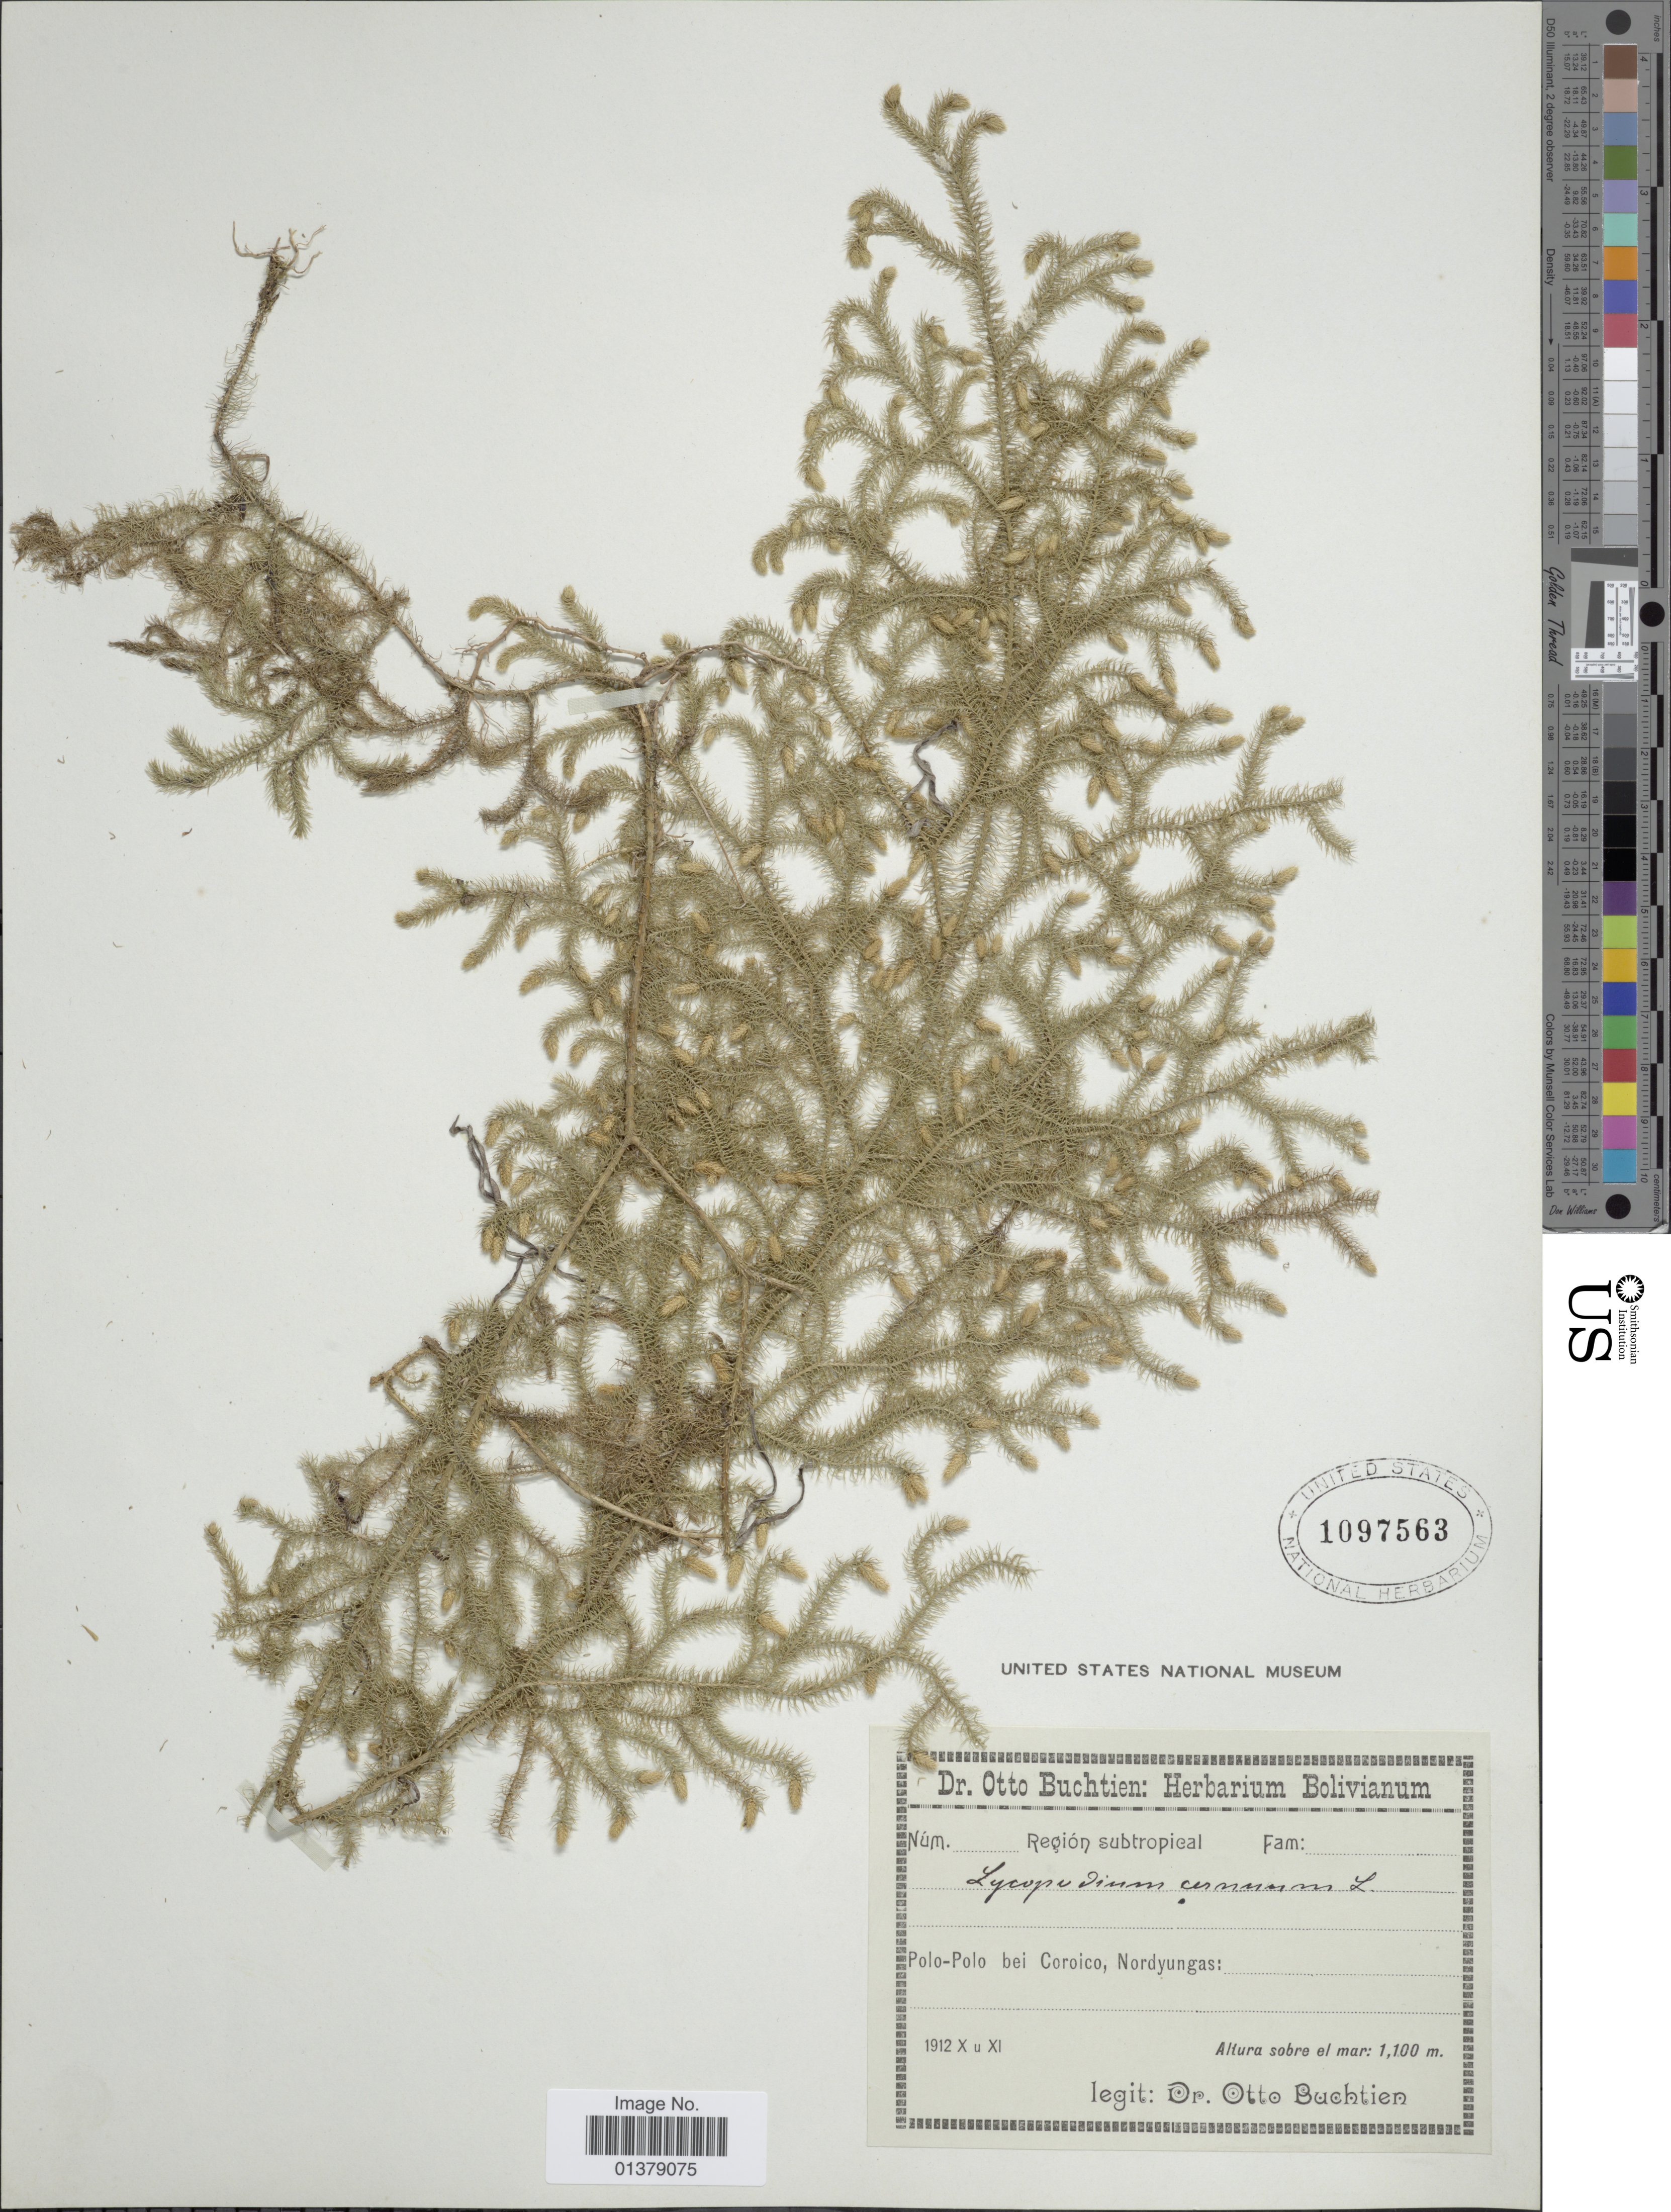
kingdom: Plantae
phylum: Tracheophyta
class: Lycopodiopsida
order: Lycopodiales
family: Lycopodiaceae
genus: Palhinhaea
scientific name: Palhinhaea cernua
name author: (L.) Vasc. & Franco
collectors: O. Buchtien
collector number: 1075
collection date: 1912-10/1912-11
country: Bolivia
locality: Polo-Polo bei Coroico, Nordyungas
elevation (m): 1100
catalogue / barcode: US 1097563